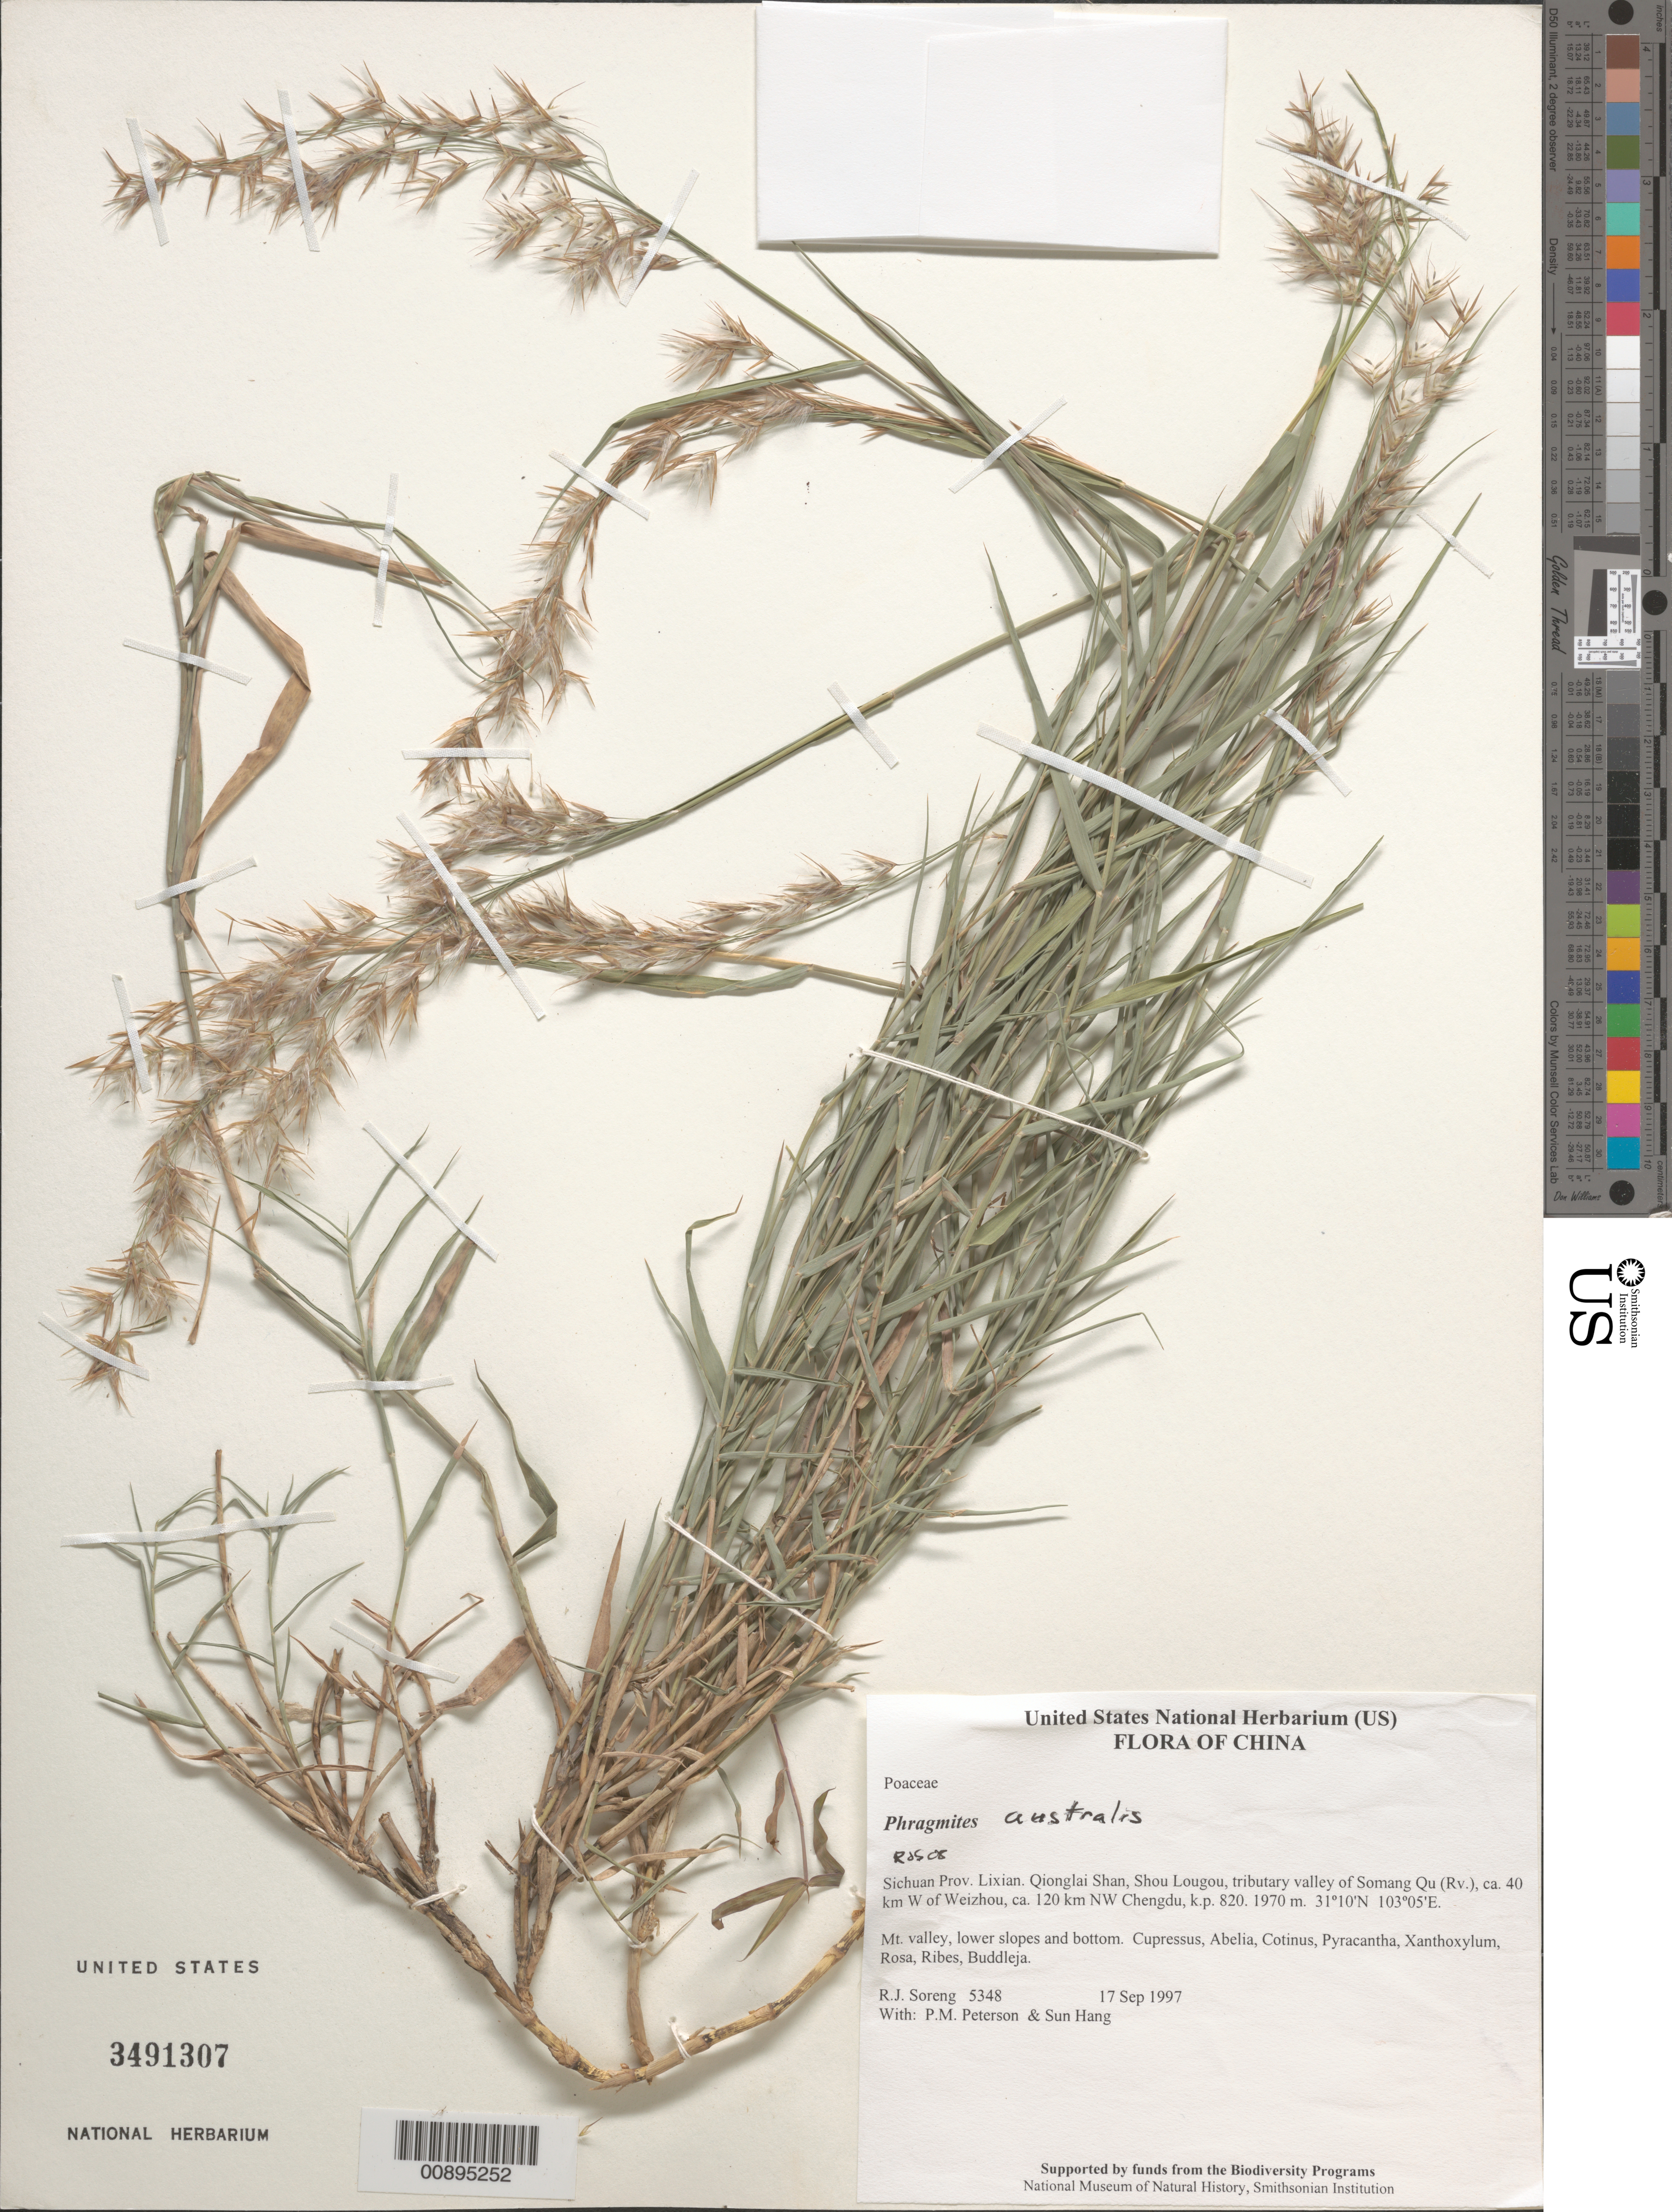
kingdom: Plantae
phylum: Tracheophyta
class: Liliopsida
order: Poales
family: Poaceae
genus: Phragmites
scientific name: Phragmites australis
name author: (Cav.) Trin. ex Steud.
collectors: R. J. Soreng, P. M. Peterson & Sun Hang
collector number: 5348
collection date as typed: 17 Sep 1997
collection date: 1997-09-17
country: China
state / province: Sichuan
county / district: Lixian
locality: Qionglai Shan, Shou Lougou, tributary valley of Somang Qu (Rv.), ca. 40 km W of Weizhou, ca. 120 km NW Chengdu, k.p. 820.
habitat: Mt. valley, lower slopes and bottom. Cupressus, Abelia, Cotinus, Pyracantha, Xanthoxylum, Rosa, Ribes, Buddleja.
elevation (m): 1970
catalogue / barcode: US 3491307